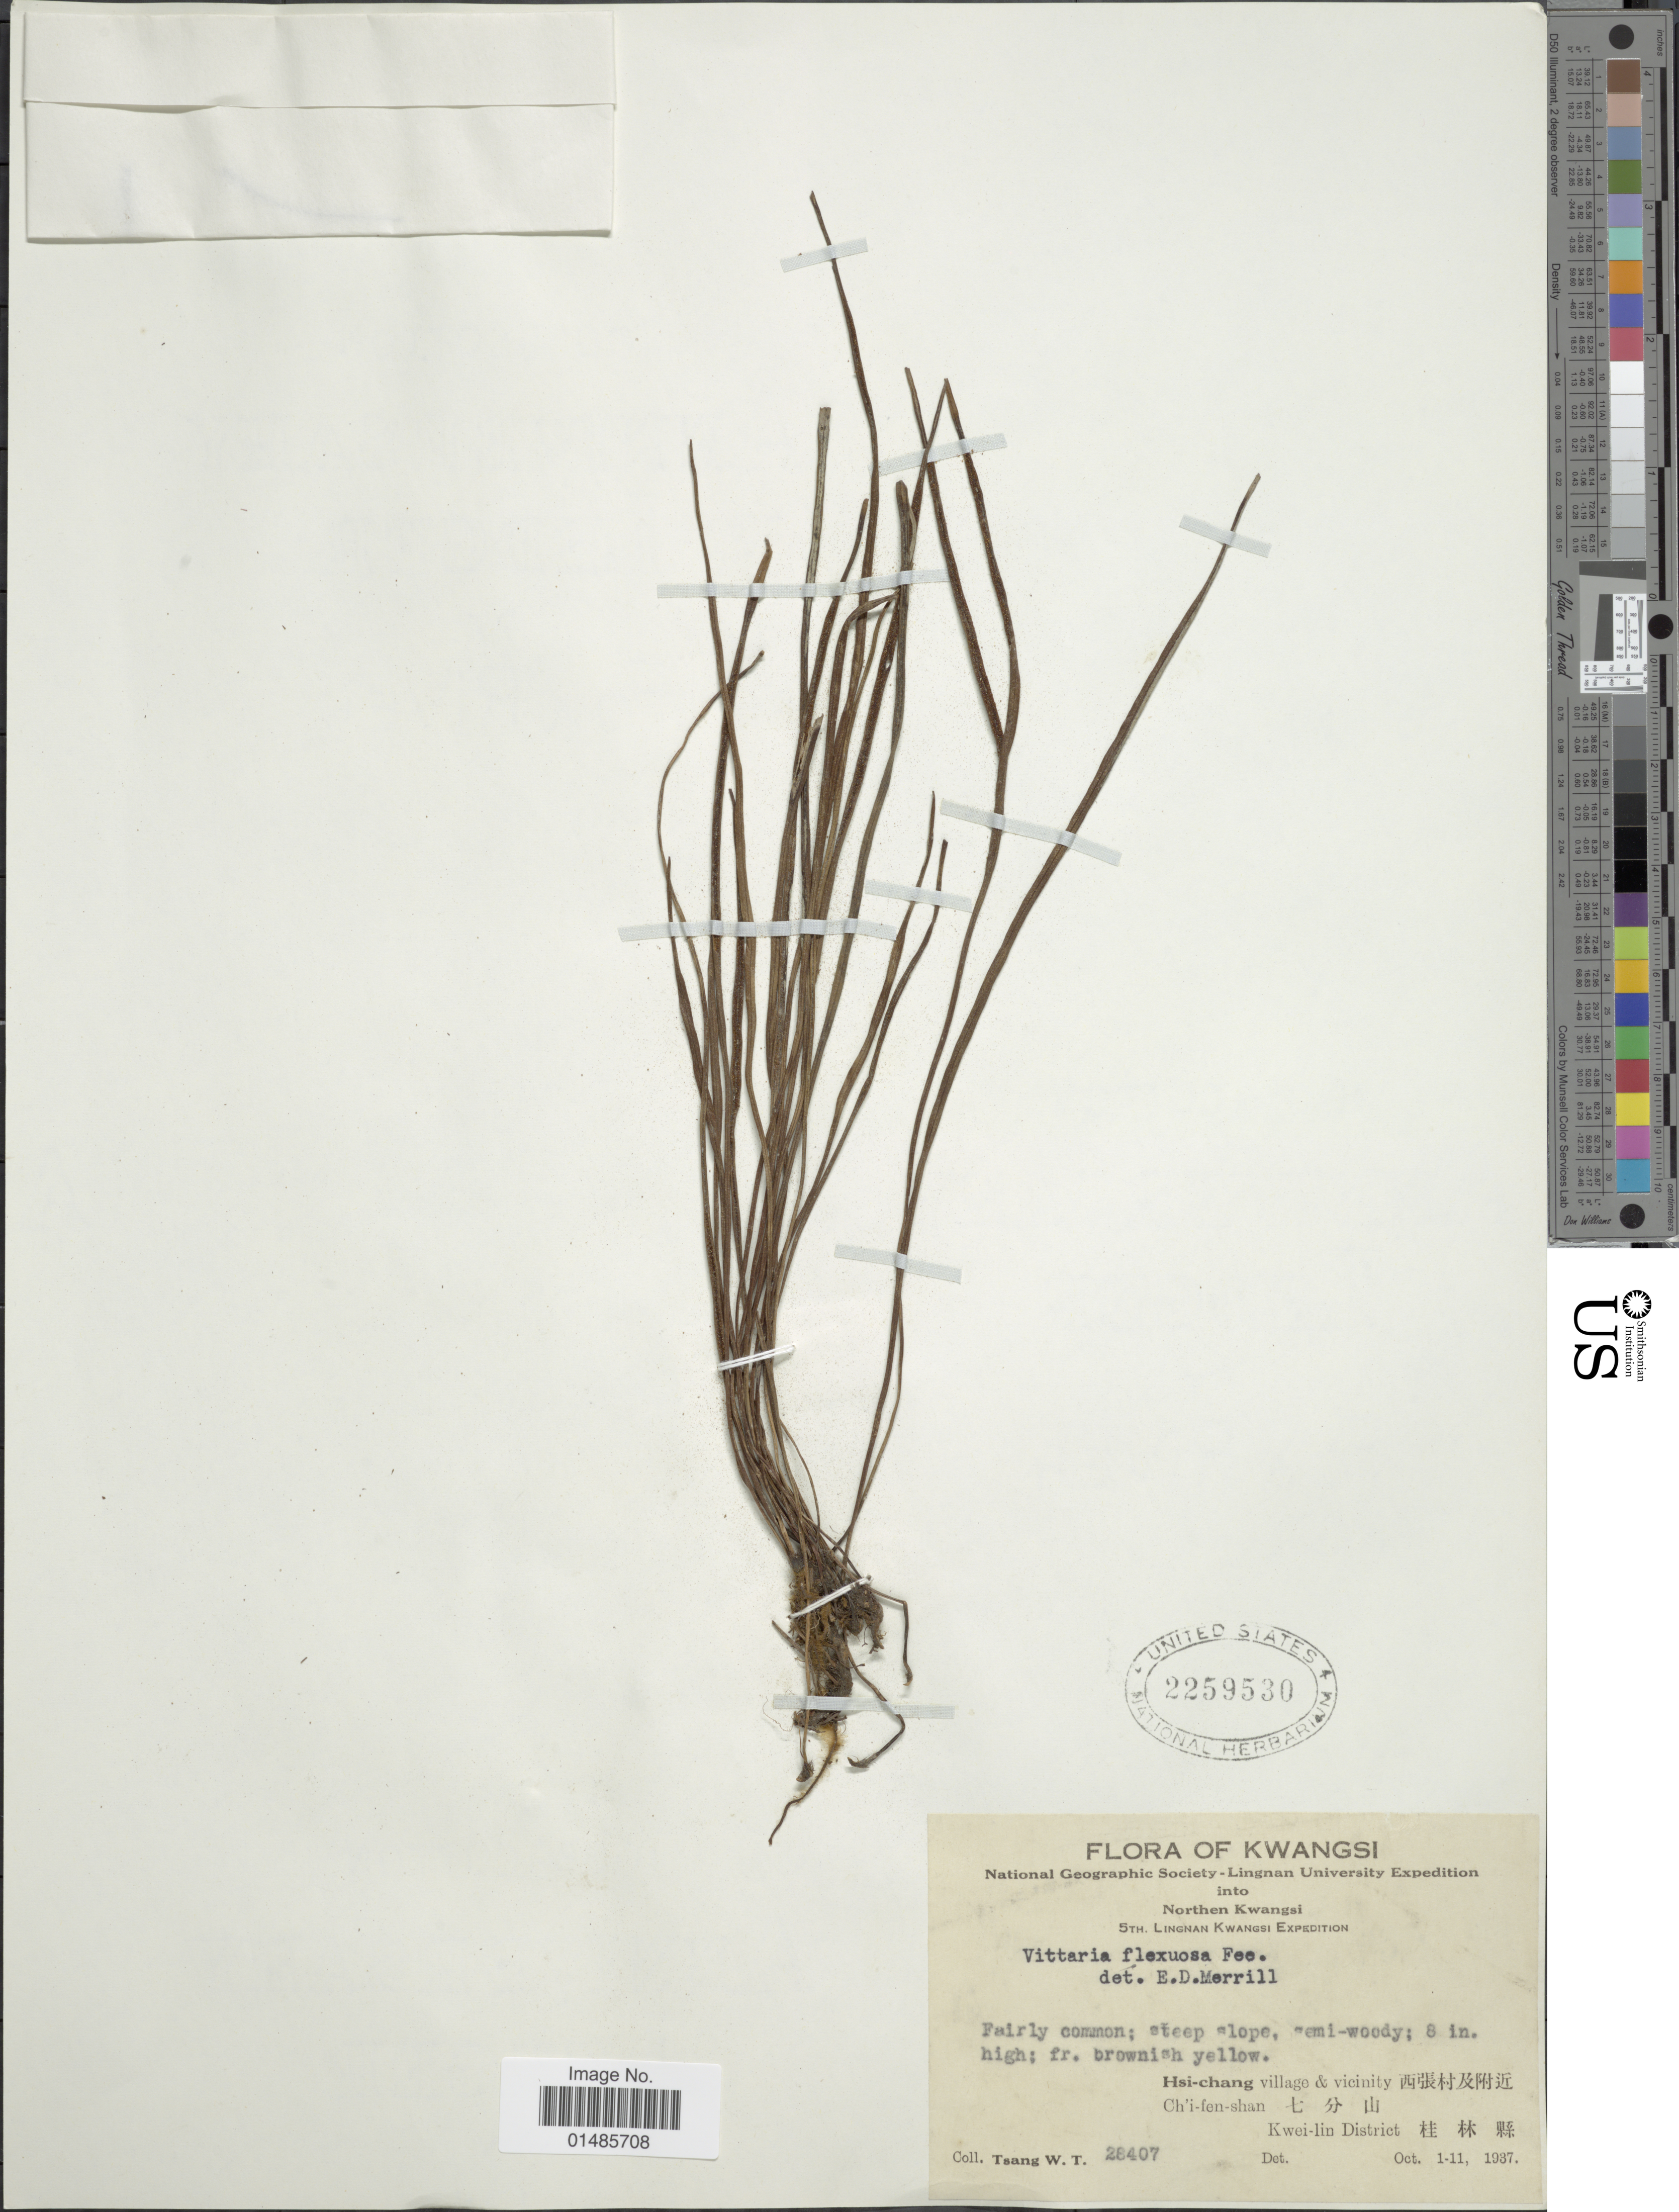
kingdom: Plantae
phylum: Tracheophyta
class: Polypodiopsida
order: Polypodiales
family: Pteridaceae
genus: Haplopteris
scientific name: Haplopteris flexuosa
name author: (Fée) E.H. Crane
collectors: W. T. Tsang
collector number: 28407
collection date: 1937-10-01/1937-10-11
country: China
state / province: Guangxi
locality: Kwangsi. Hsi-chang village & vicinity X. Ch'i-fen-shan X. Kwei-lin District X.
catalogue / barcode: US 2259530